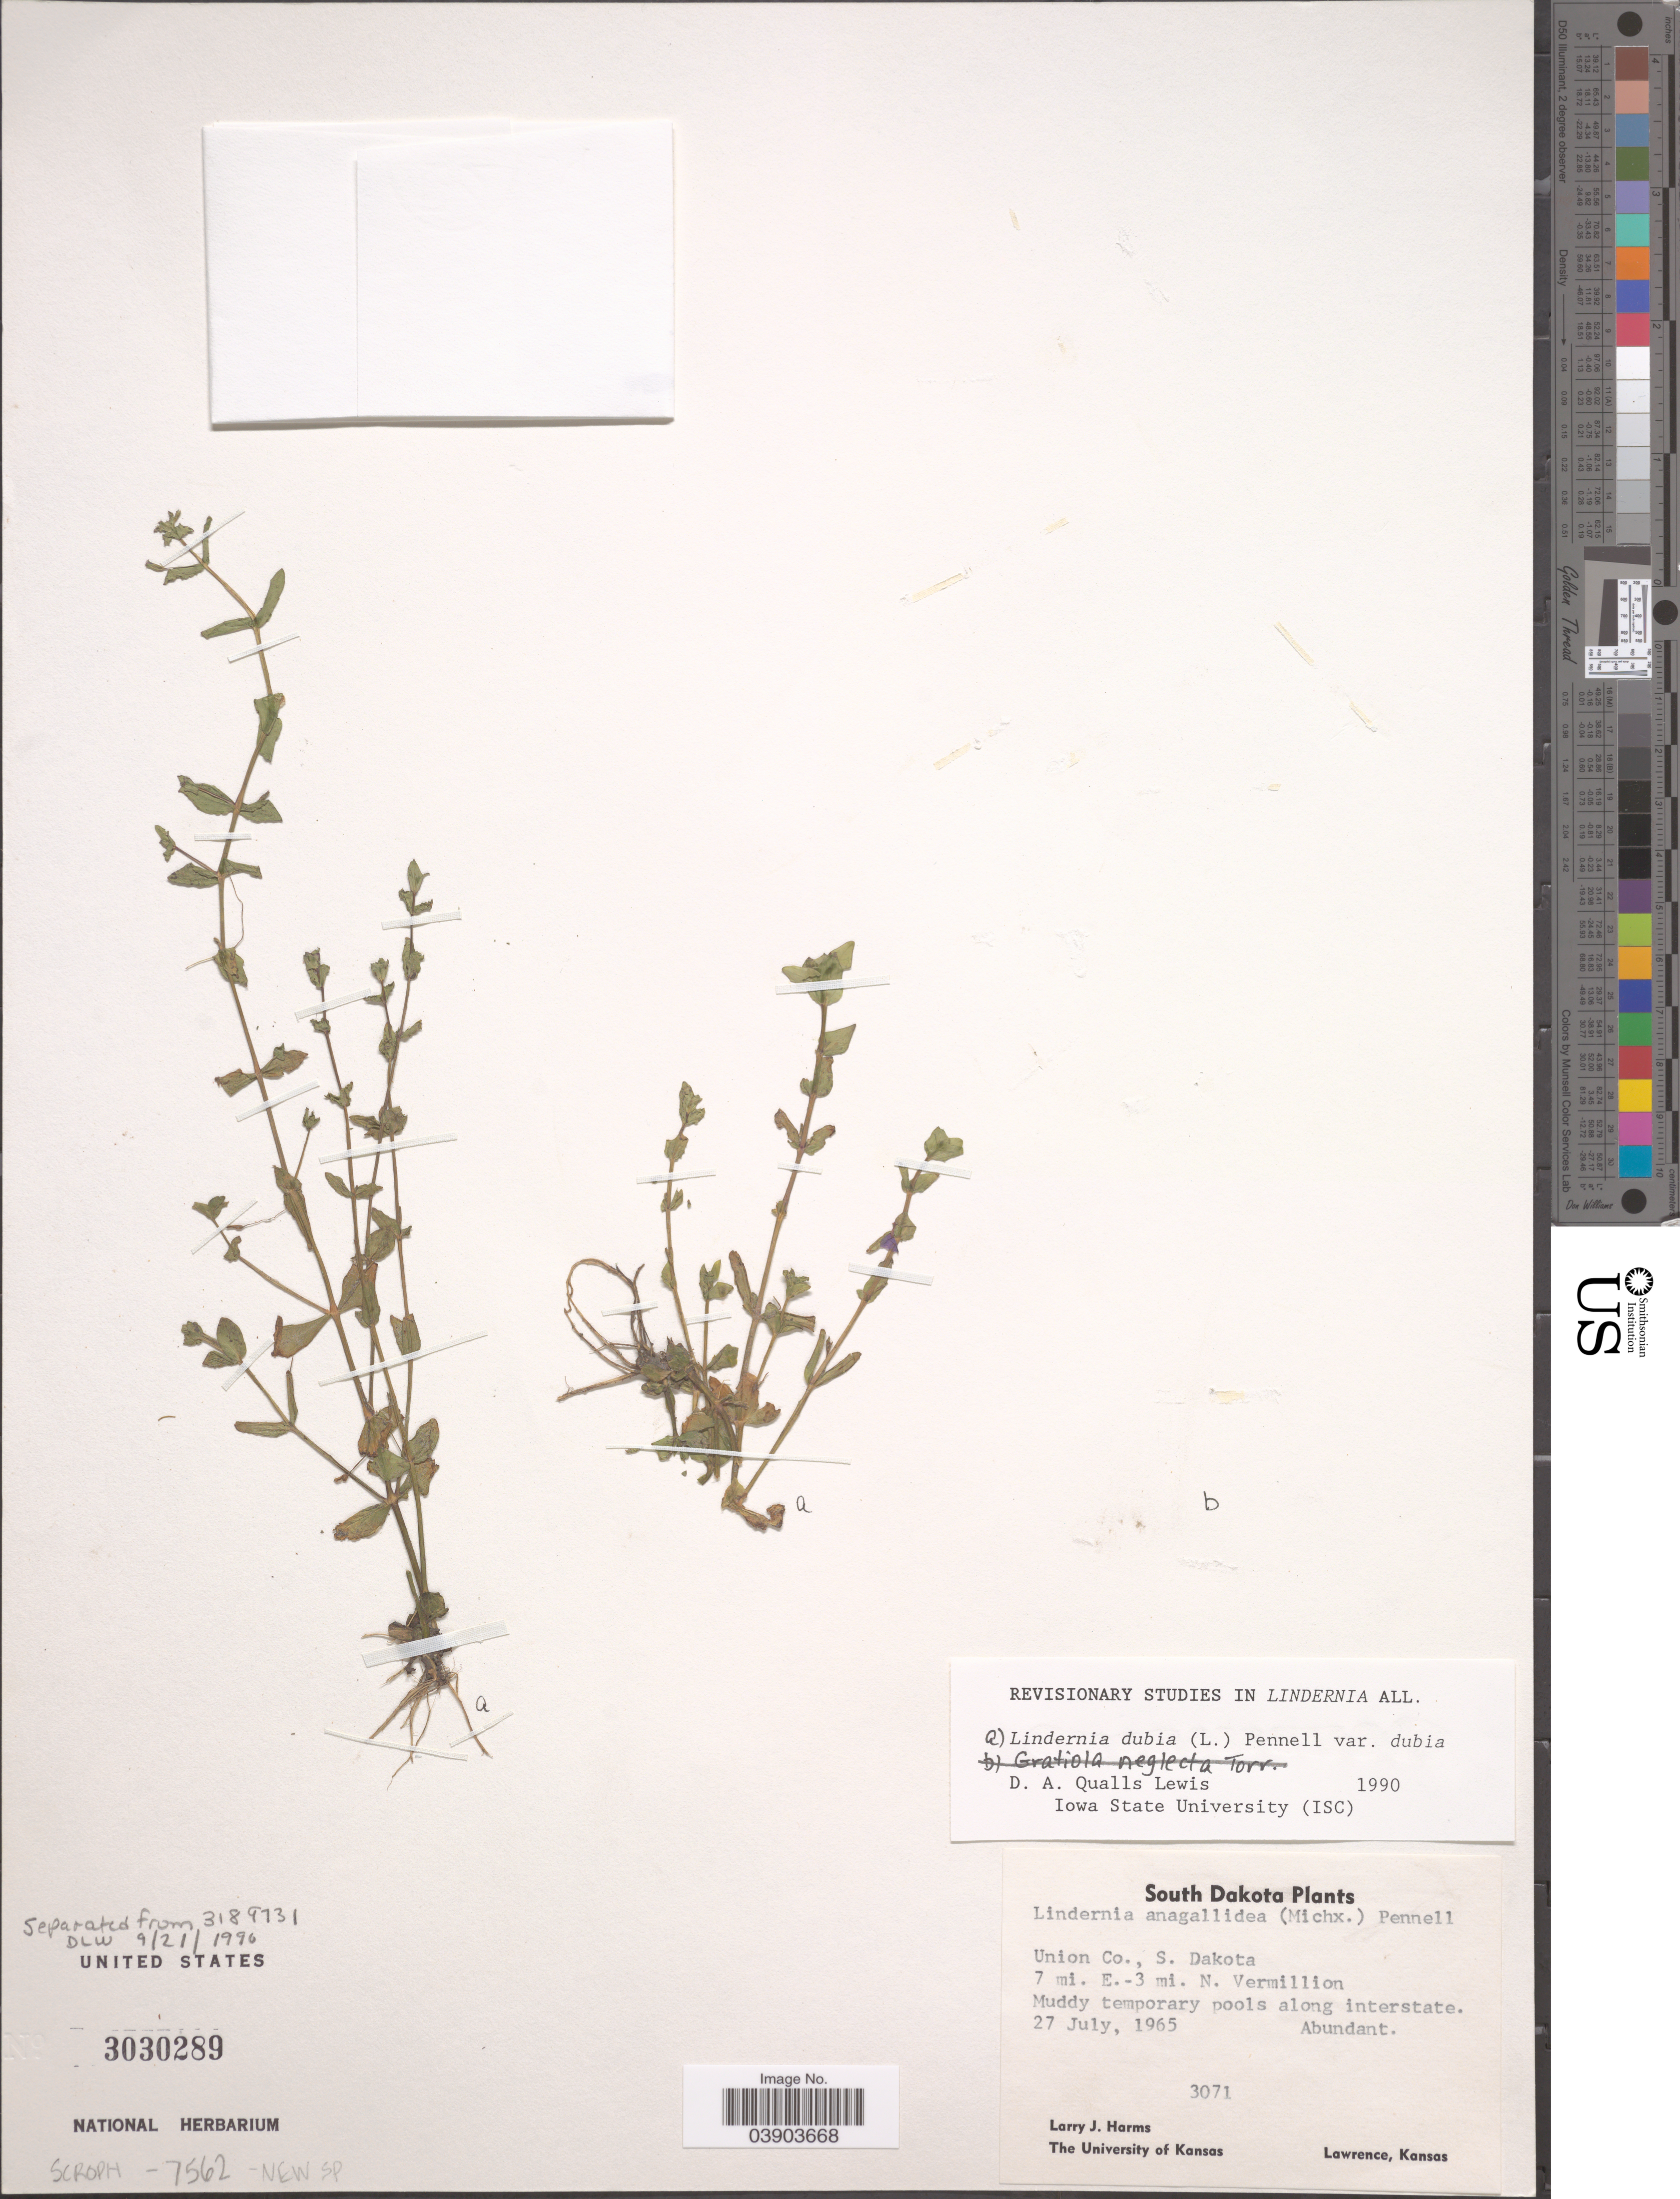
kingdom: Plantae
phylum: Tracheophyta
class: Magnoliopsida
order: Lamiales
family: Linderniaceae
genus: Lindernia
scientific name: Lindernia dubia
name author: (L.) Pennell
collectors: L. Harms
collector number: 3071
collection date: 1965-07-27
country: United States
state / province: South Dakota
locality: Union Co., 7 mi. E.-3 mi. N. Vermillion.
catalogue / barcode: US 3030289